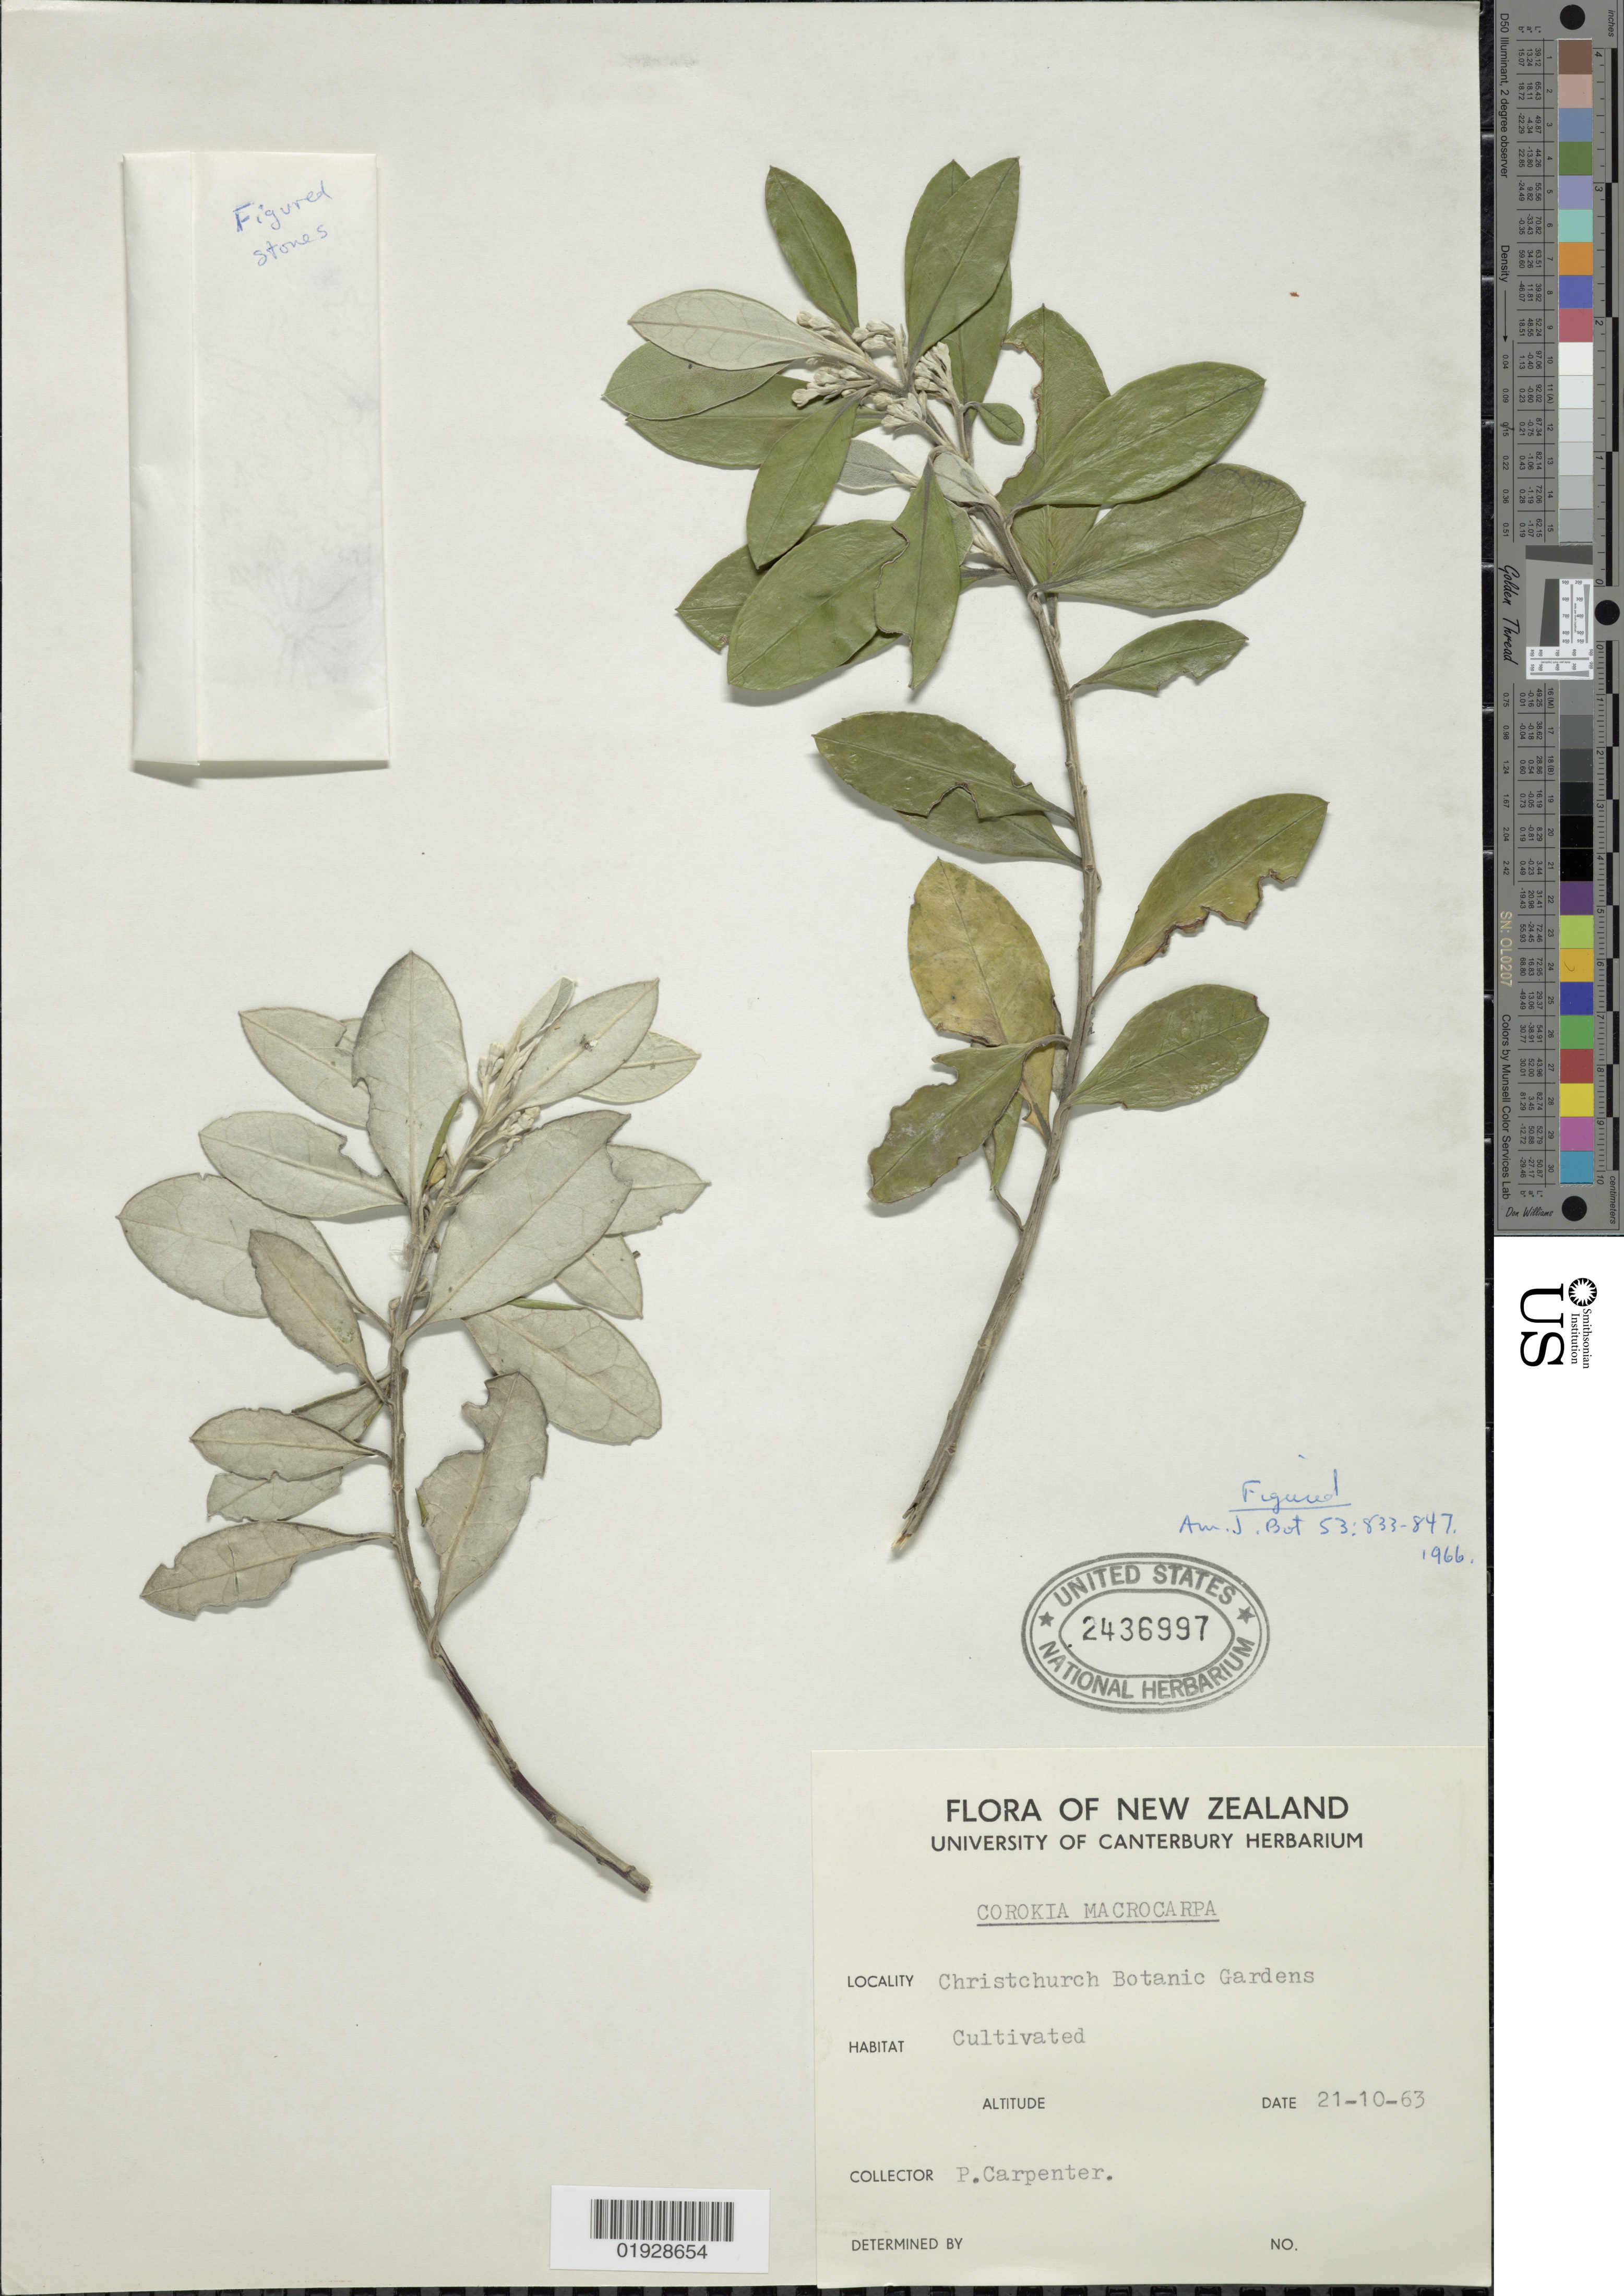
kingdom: Plantae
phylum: Tracheophyta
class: Magnoliopsida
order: Asterales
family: Argophyllaceae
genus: Corokia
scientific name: Corokia macrocarpa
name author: Kirk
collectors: P. Carpenter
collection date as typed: Transcribed d/m/y: 21/10/63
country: New Zealand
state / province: Canterbury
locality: Christchurch Botanic Gardens.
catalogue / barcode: US 2436997